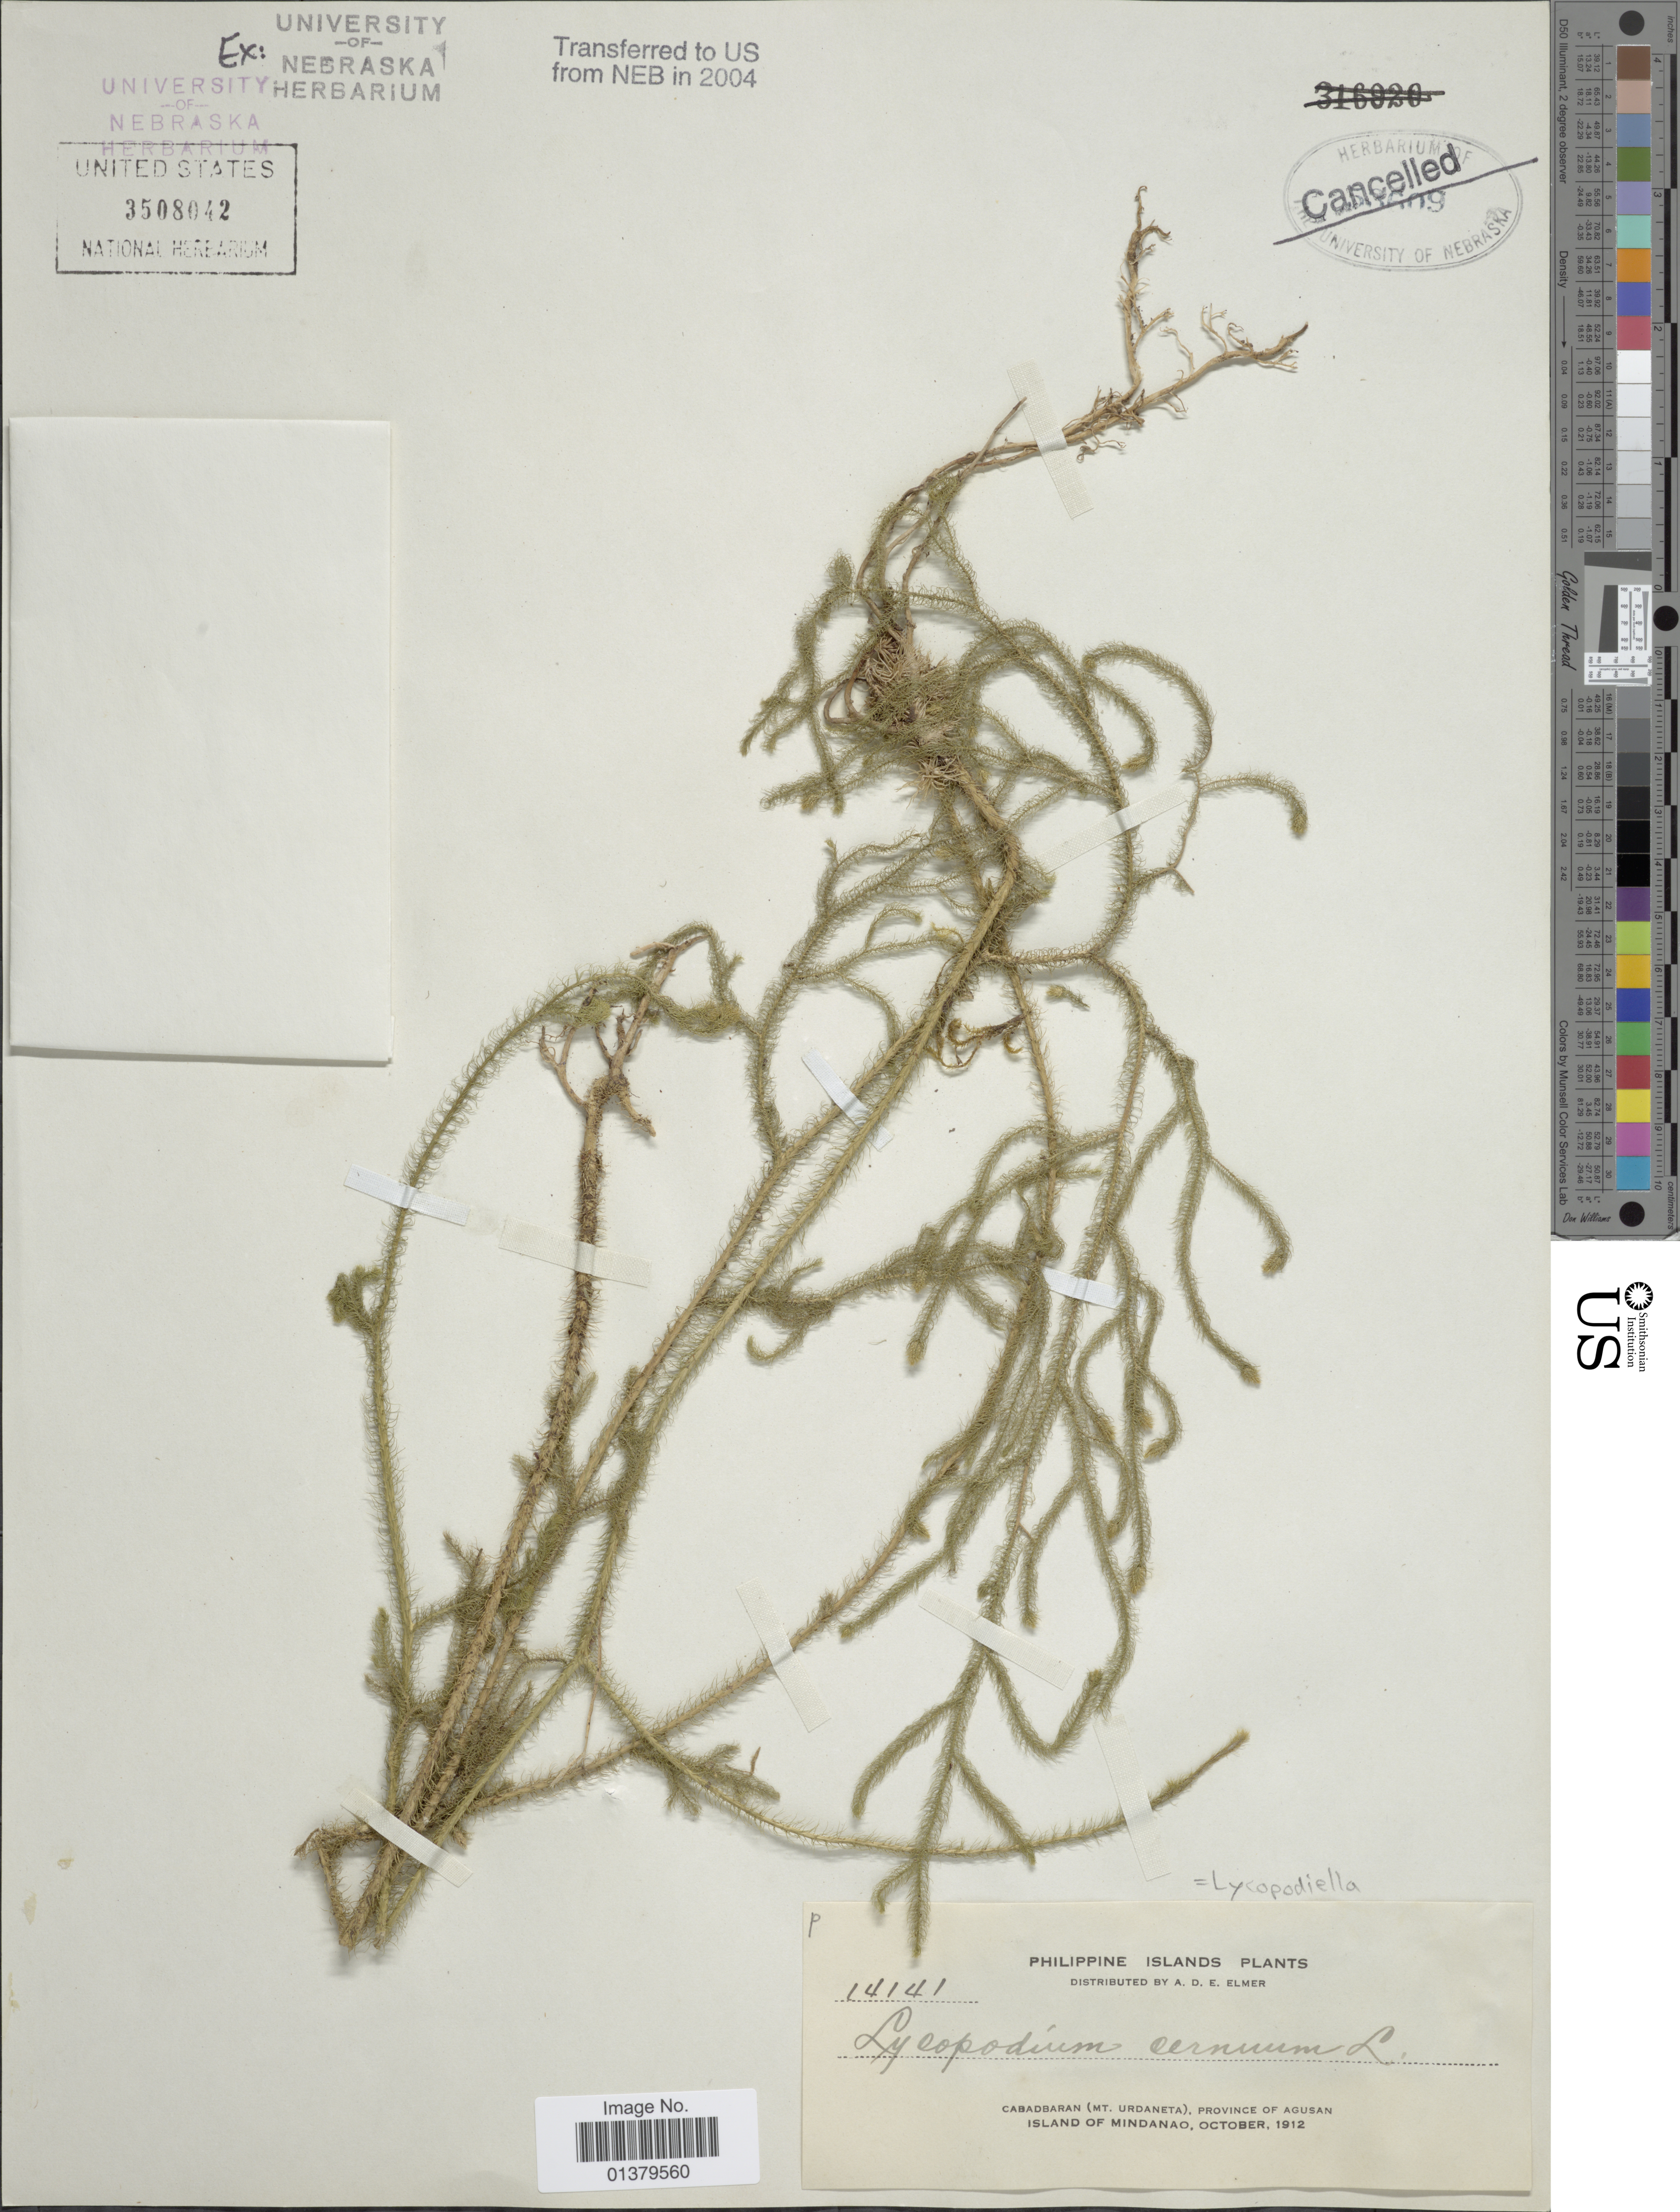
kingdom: Plantae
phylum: Tracheophyta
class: Lycopodiopsida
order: Lycopodiales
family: Lycopodiaceae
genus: Palhinhaea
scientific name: Palhinhaea cernua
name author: (L.) Vasc. & Franco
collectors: A. D. E. Elmer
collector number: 14141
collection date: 1912-10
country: Philippines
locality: Philippine Islands, Cabadbaran (Mt. Urdaneta), Province of Agusan, Island of Mindanao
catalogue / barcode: US 3508042